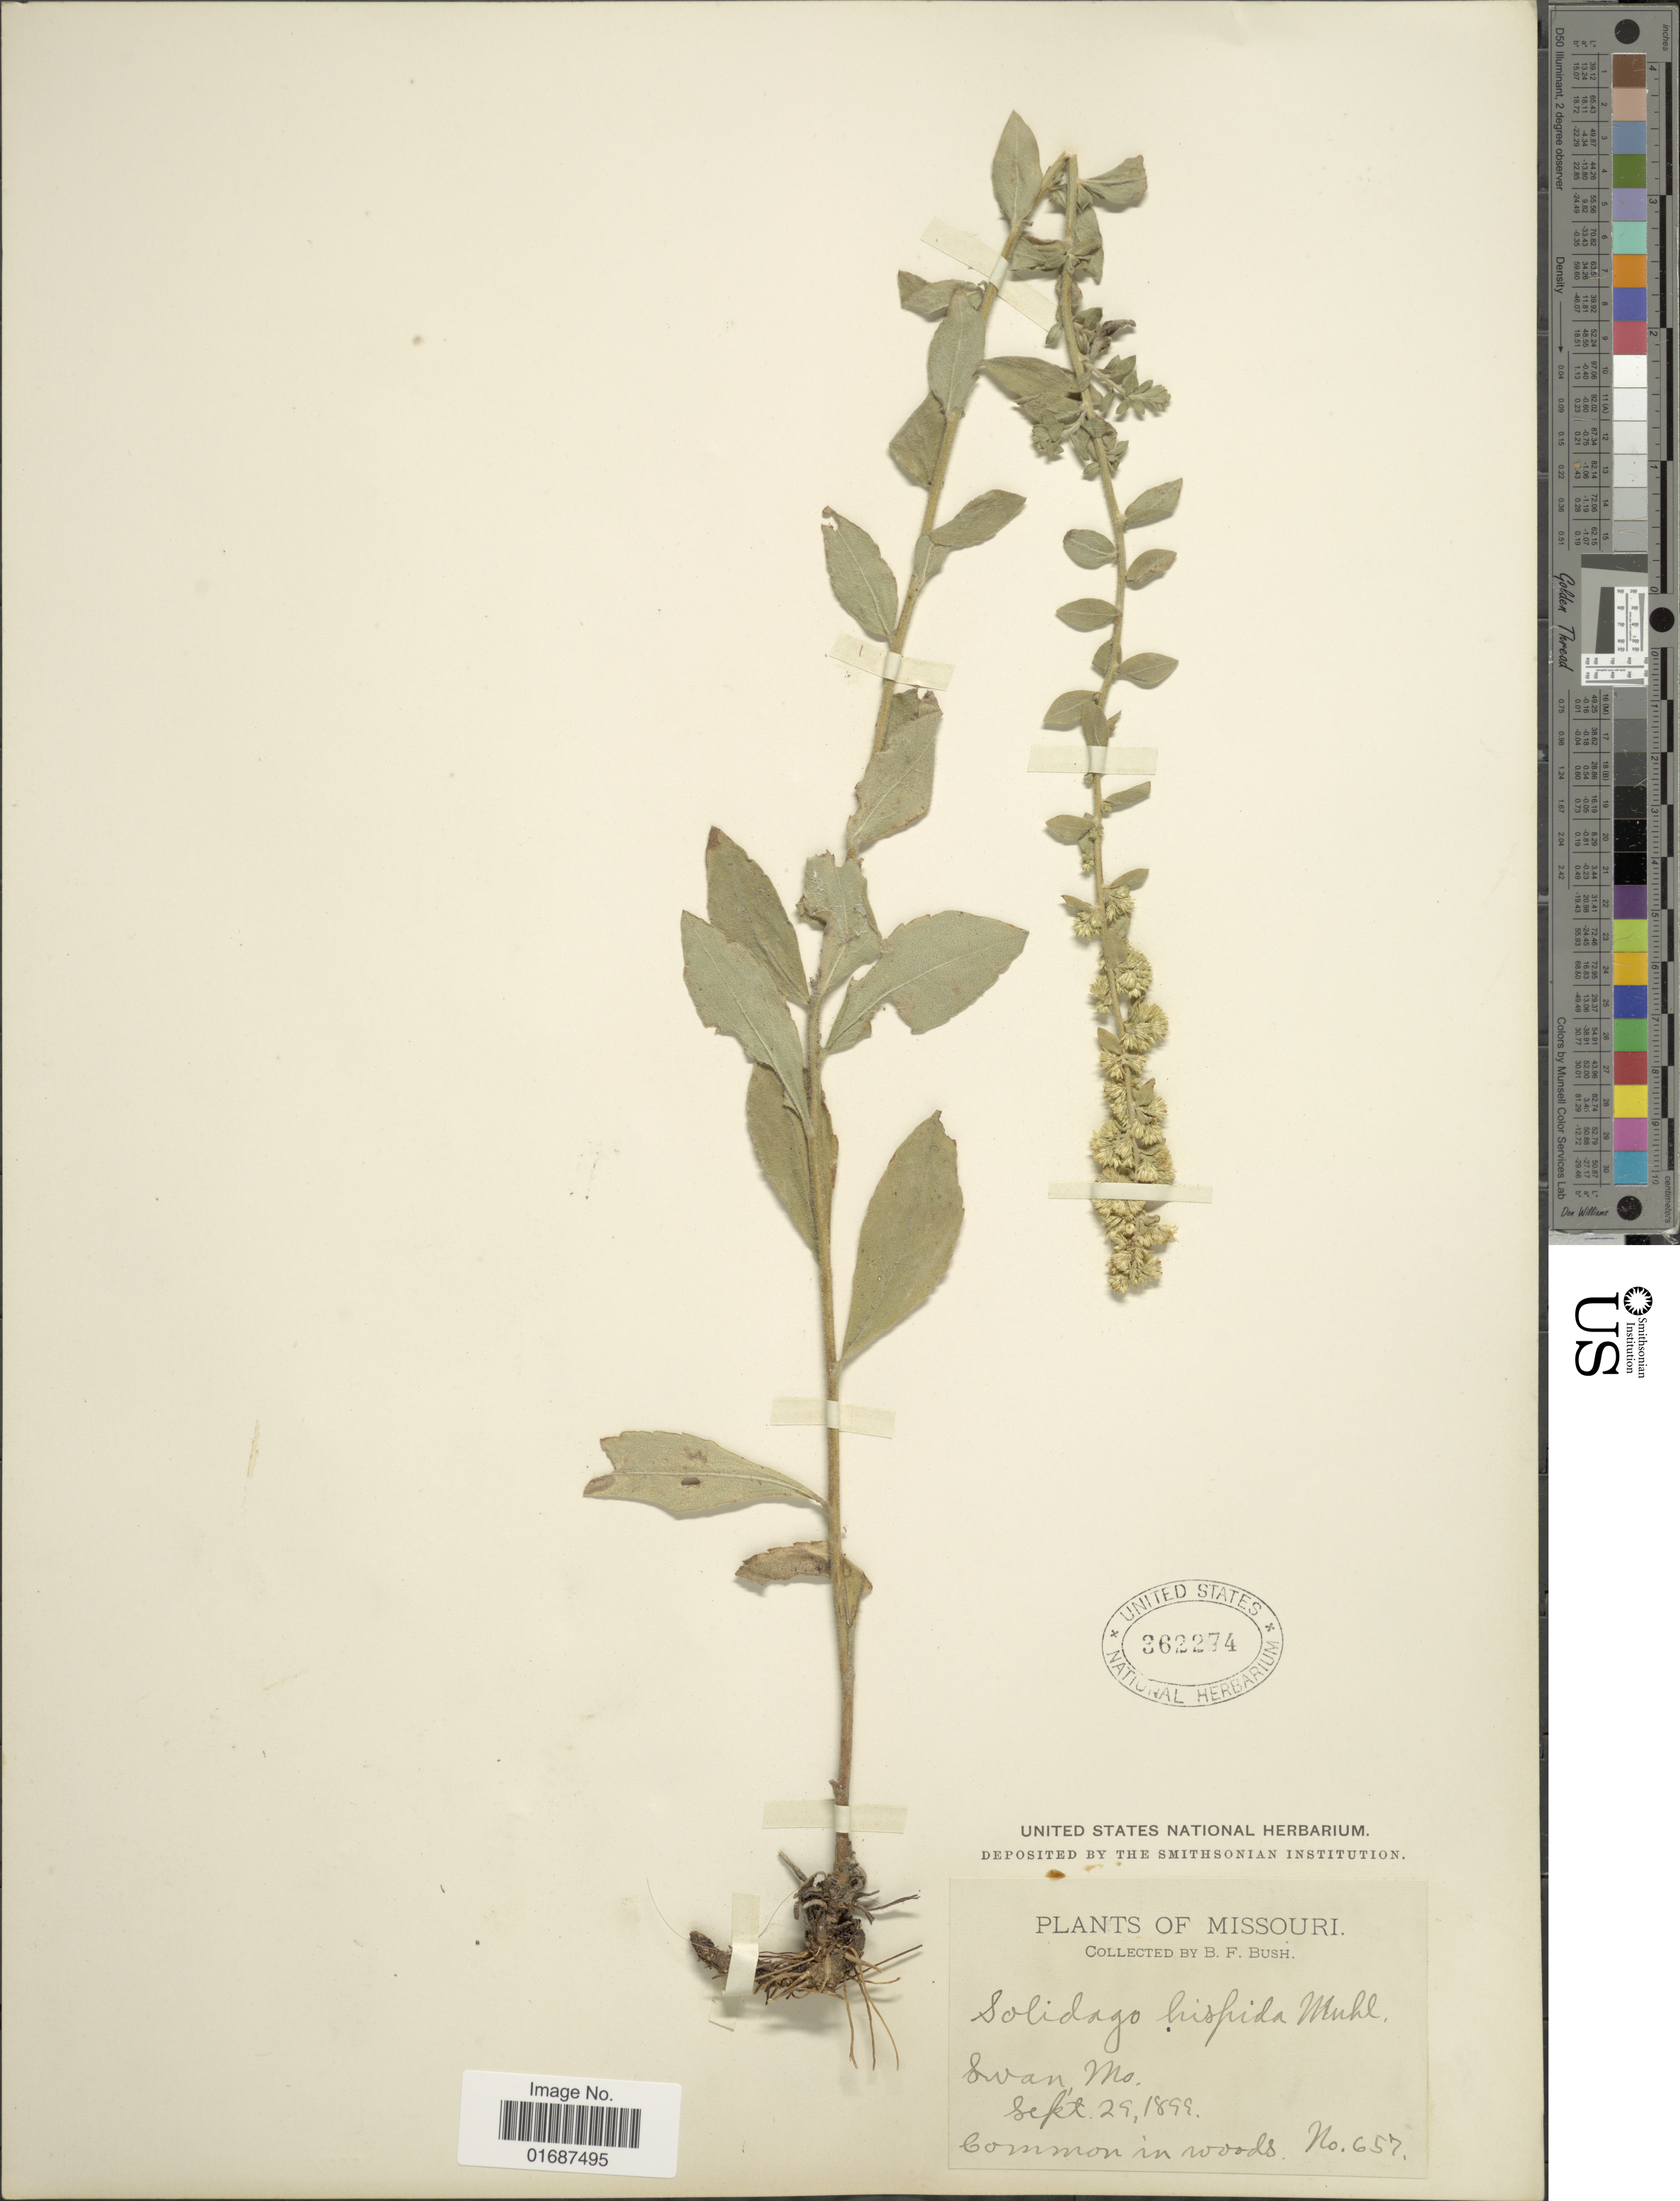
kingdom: Plantae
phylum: Tracheophyta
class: Magnoliopsida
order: Asterales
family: Asteraceae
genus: Solidago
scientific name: Solidago hispida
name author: Muhl. ex Willd.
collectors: B. F. Bush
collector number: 657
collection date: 1899-09-29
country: United States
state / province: Missouri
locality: Swan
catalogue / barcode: US 362274